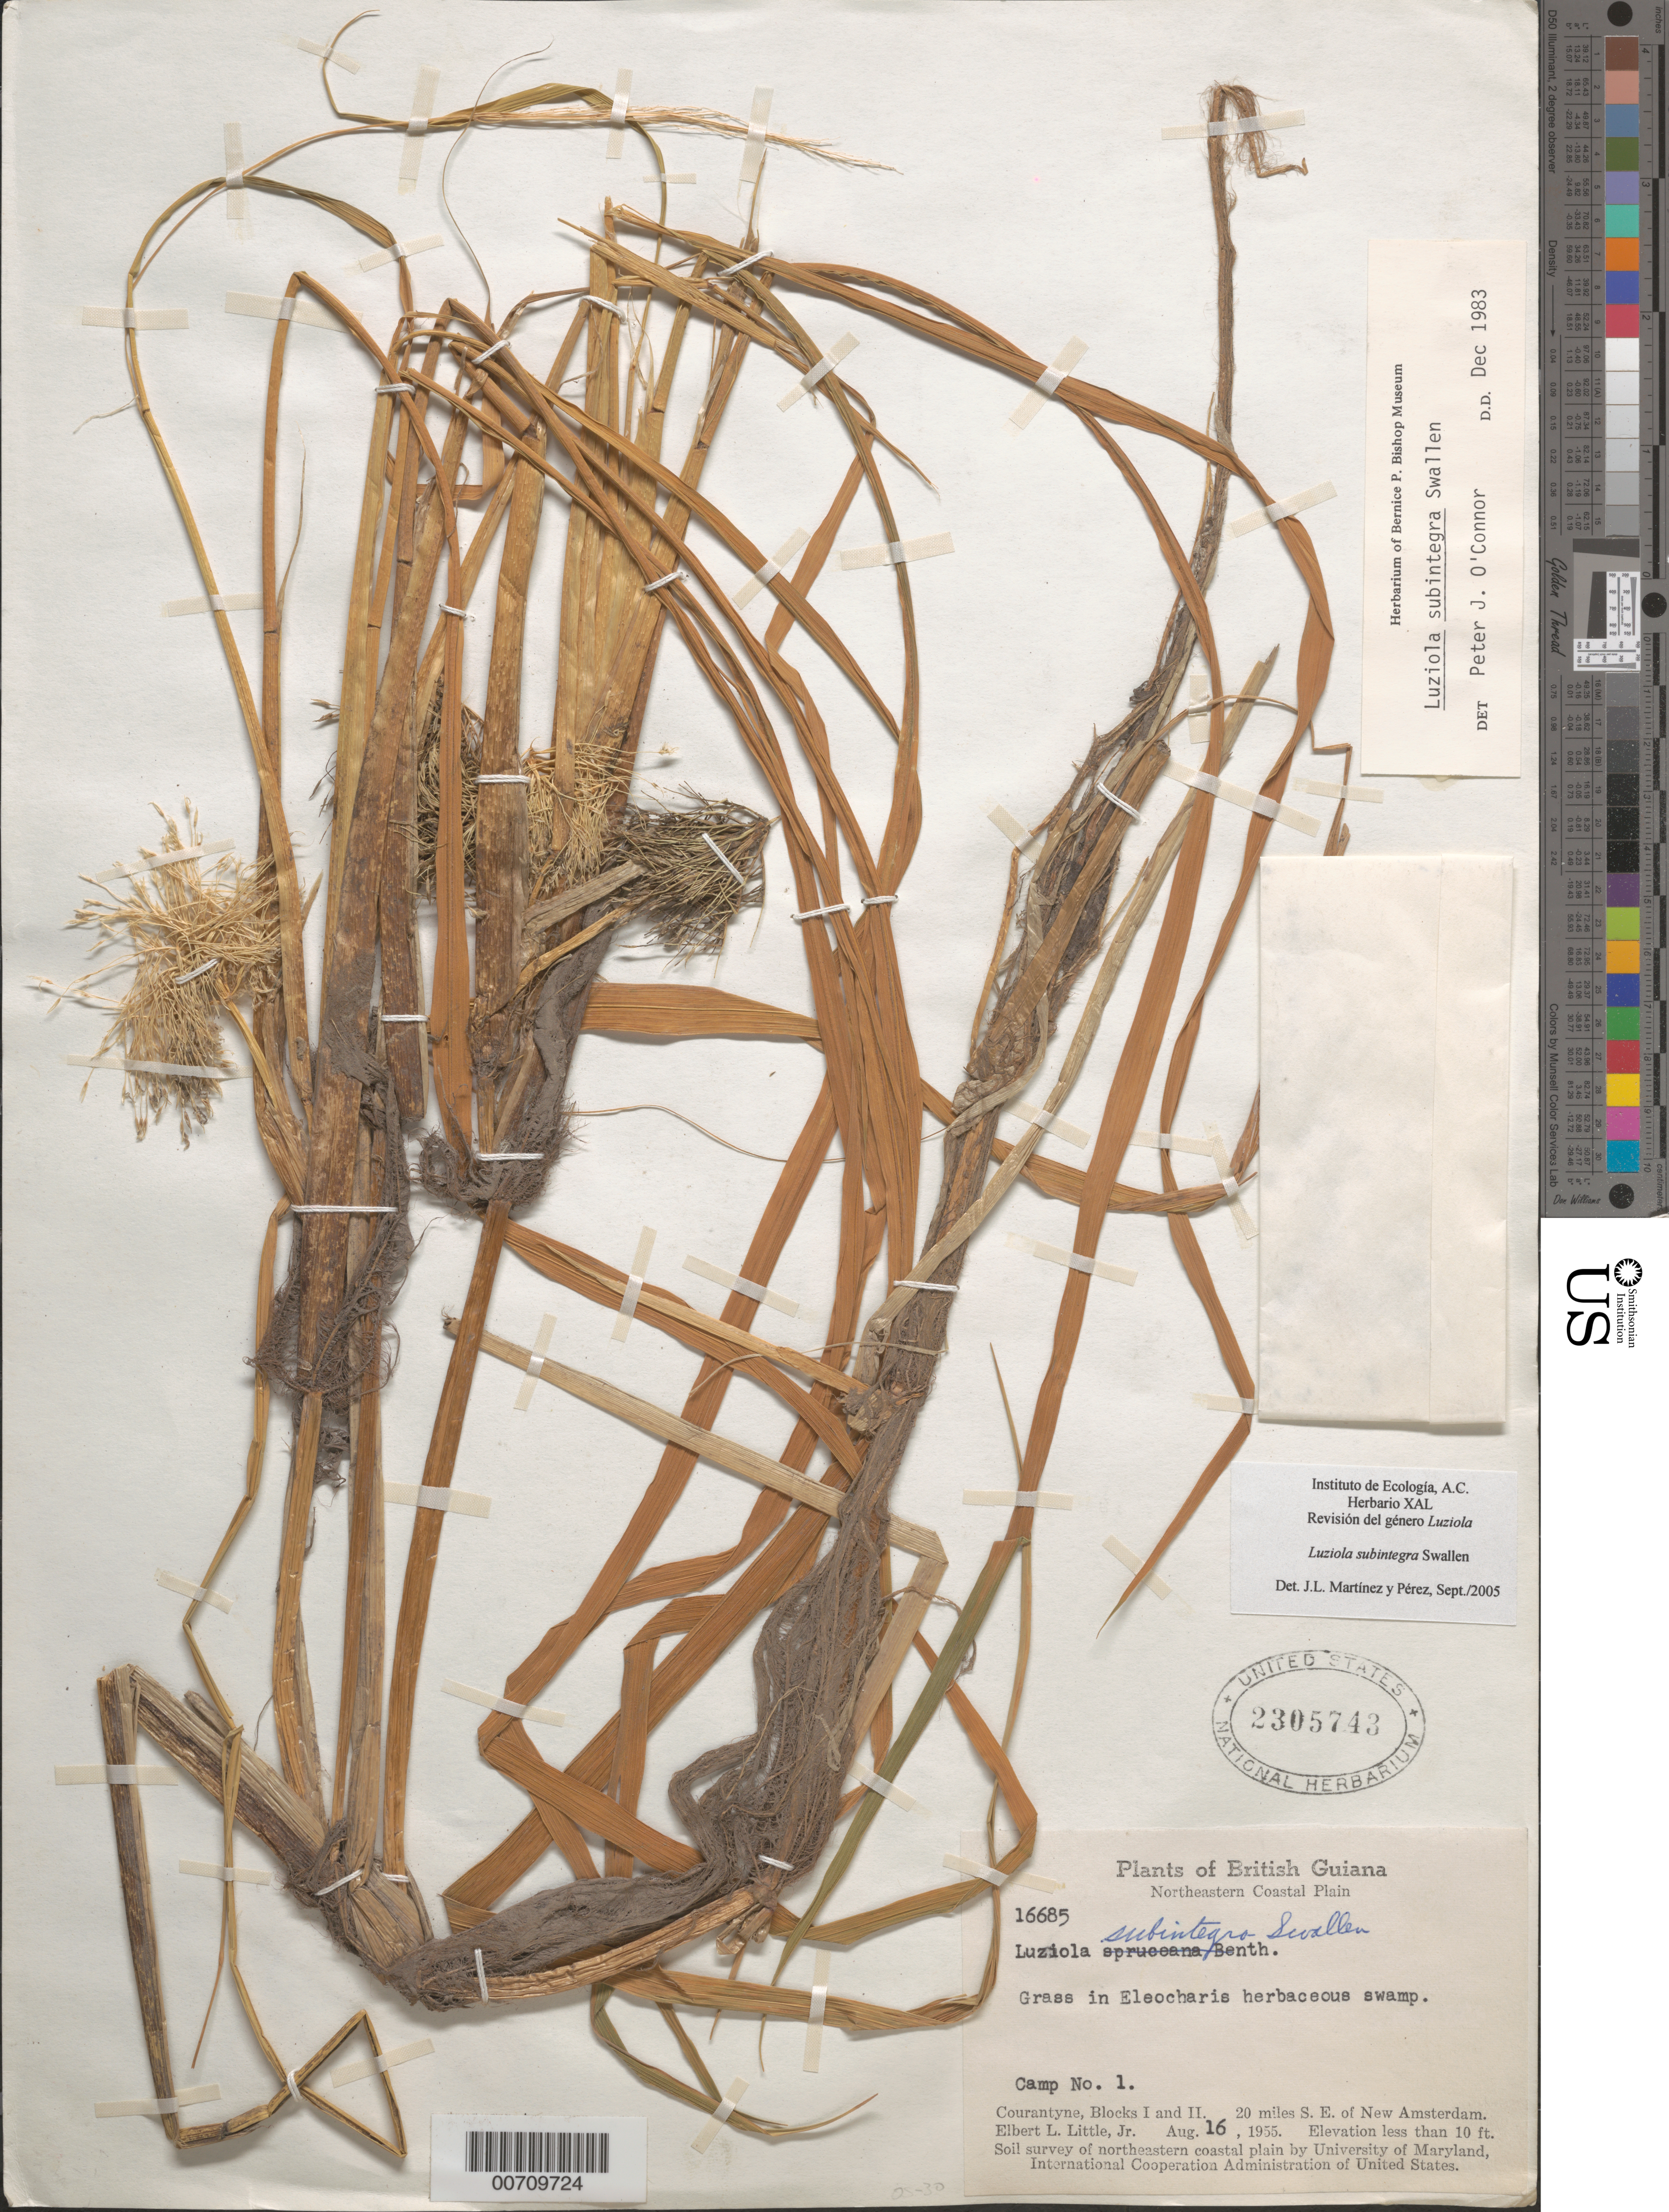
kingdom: Plantae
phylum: Tracheophyta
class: Liliopsida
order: Poales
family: Poaceae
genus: Luziola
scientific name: Luziola subintegra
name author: Swallen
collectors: E. L. Little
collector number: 16685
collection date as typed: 16-Aug-55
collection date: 1955-08-16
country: Guyana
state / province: E. Berbice-Corentyne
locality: Courantyne, Blocks I & II. 20 mi. SE of New Amsterdam, Camp No. 1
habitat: Eleocharis herbaceous swamp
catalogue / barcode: US 2305743